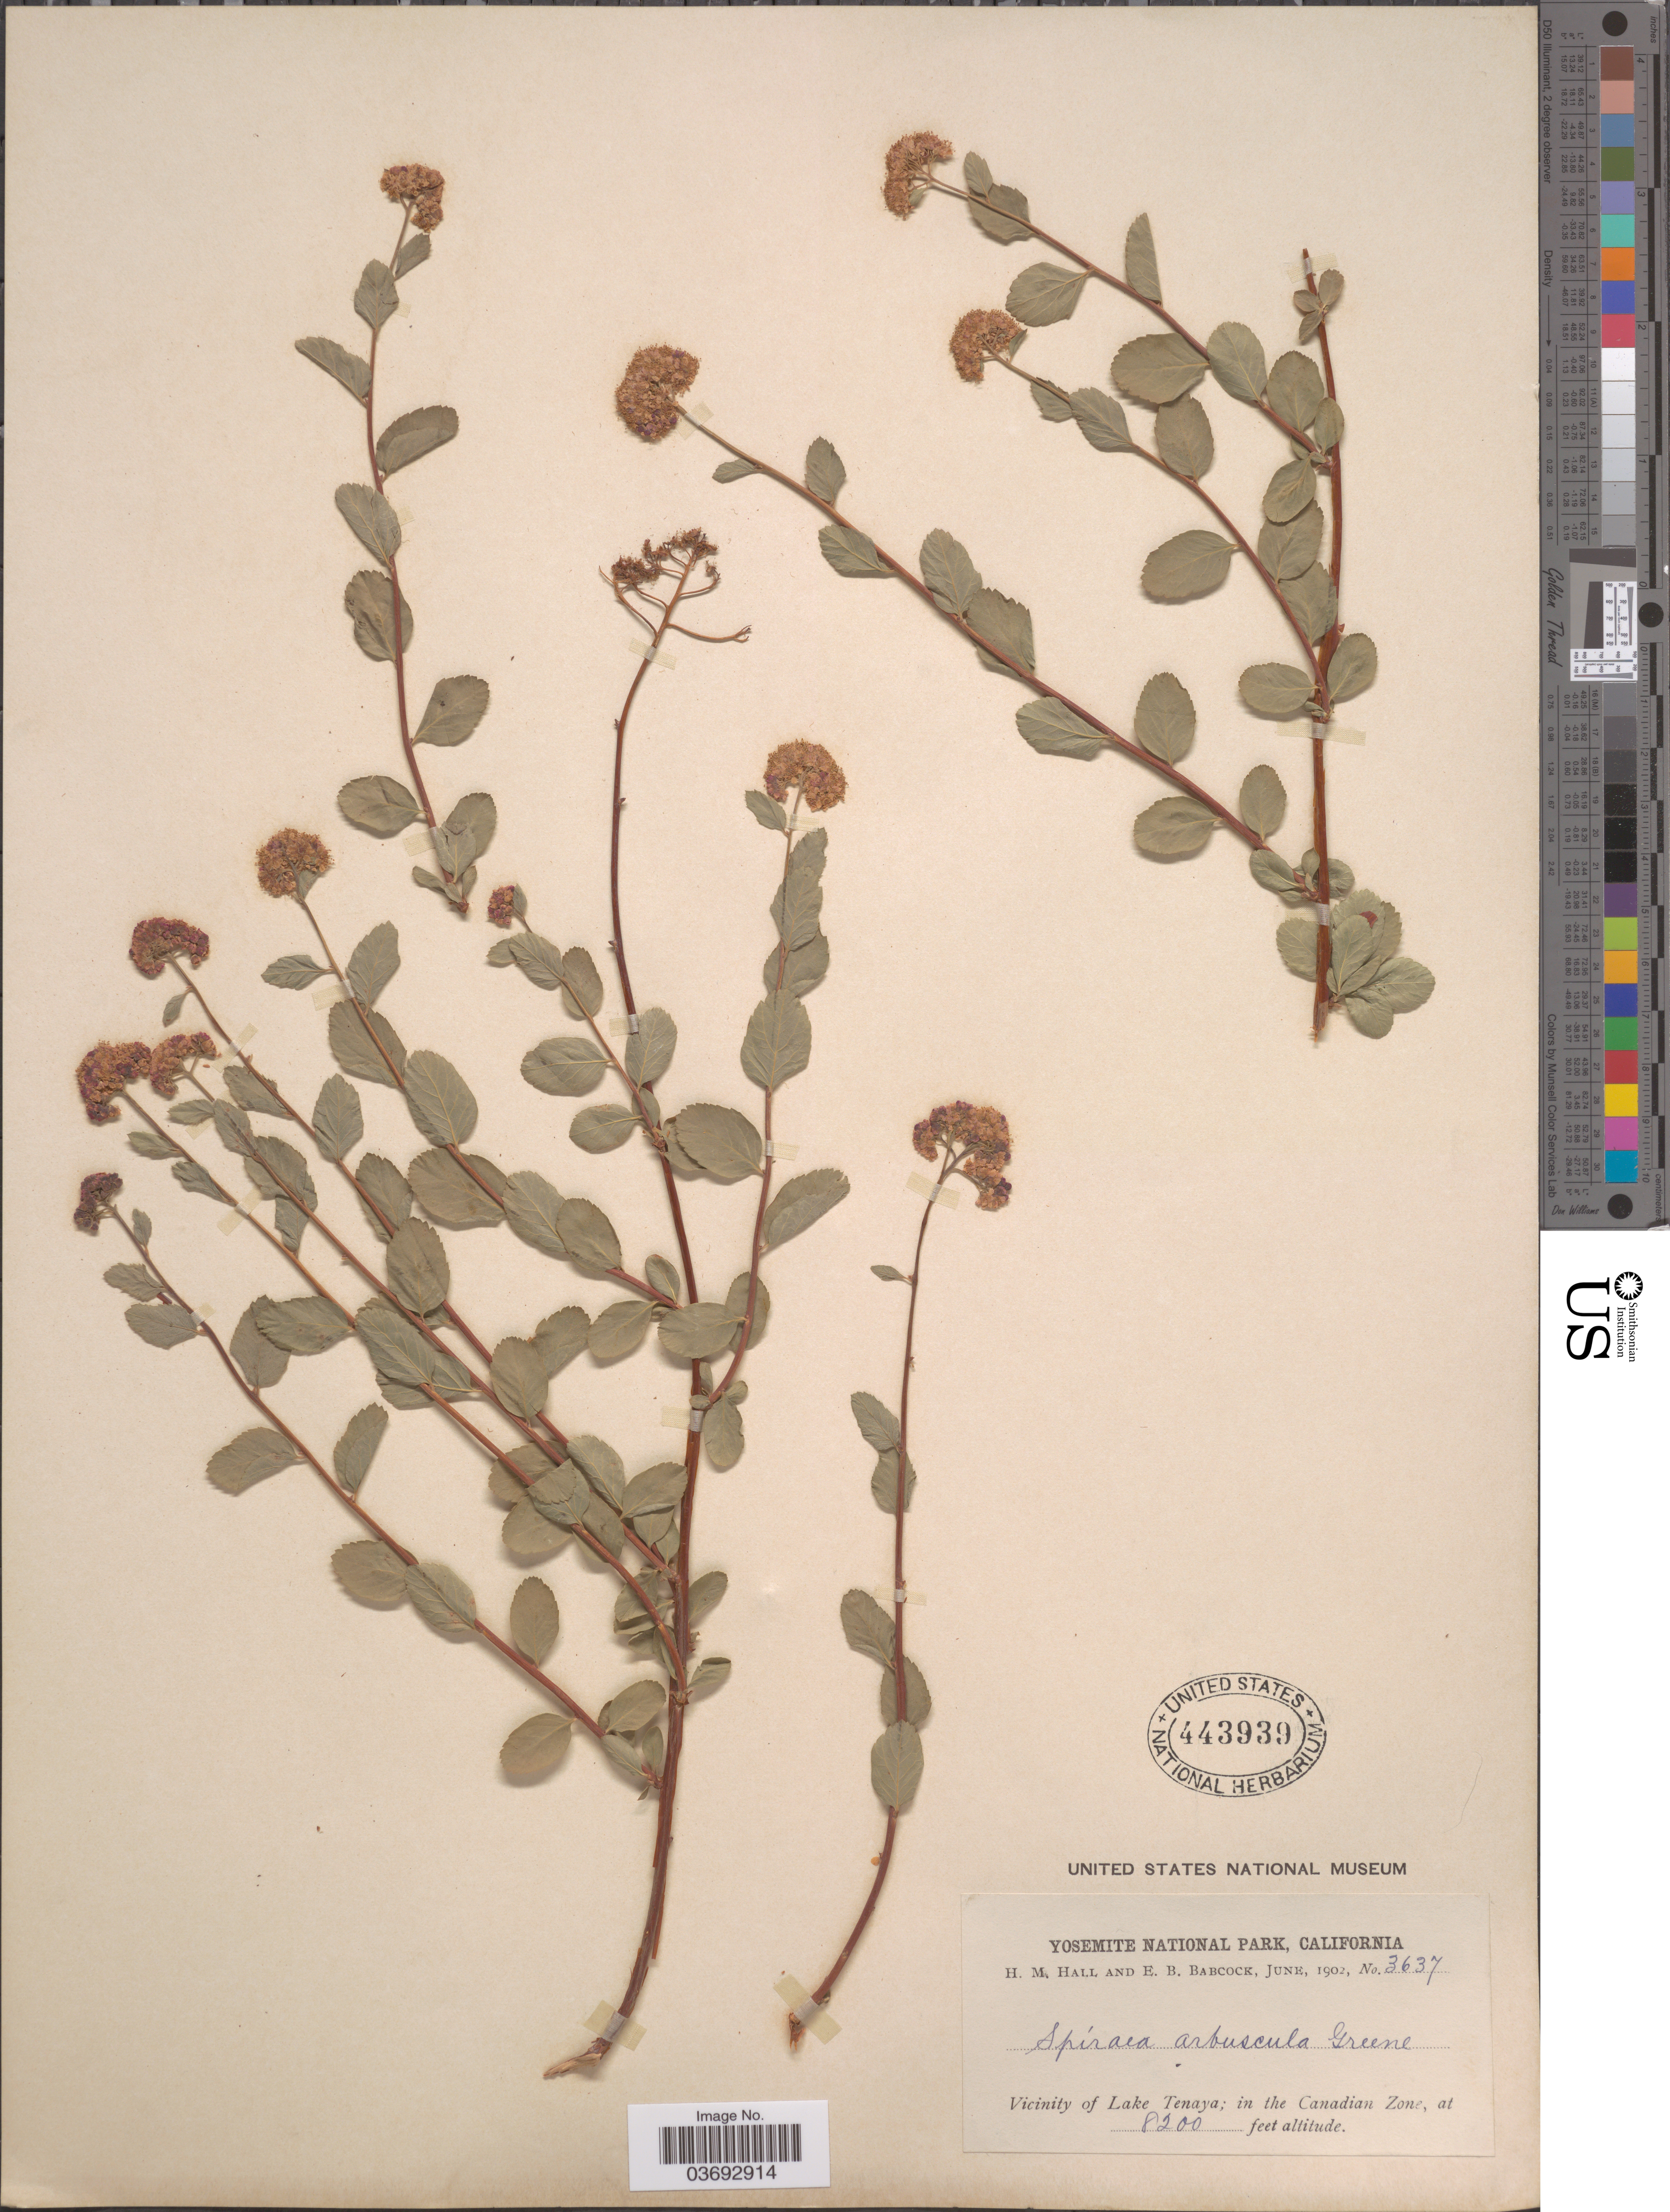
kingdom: Plantae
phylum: Tracheophyta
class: Magnoliopsida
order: Rosales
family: Rosaceae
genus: Spiraea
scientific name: Spiraea splendens var. splendens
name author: Baumann ex K. Koch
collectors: H. M. Hall & E. B. Babcock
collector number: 3637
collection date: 1902-06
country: United States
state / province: California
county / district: Mariposa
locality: Yosemite National Park. Vicinity of Lake Tenaya; in the Canadian Zone.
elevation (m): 2499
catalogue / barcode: US 443939